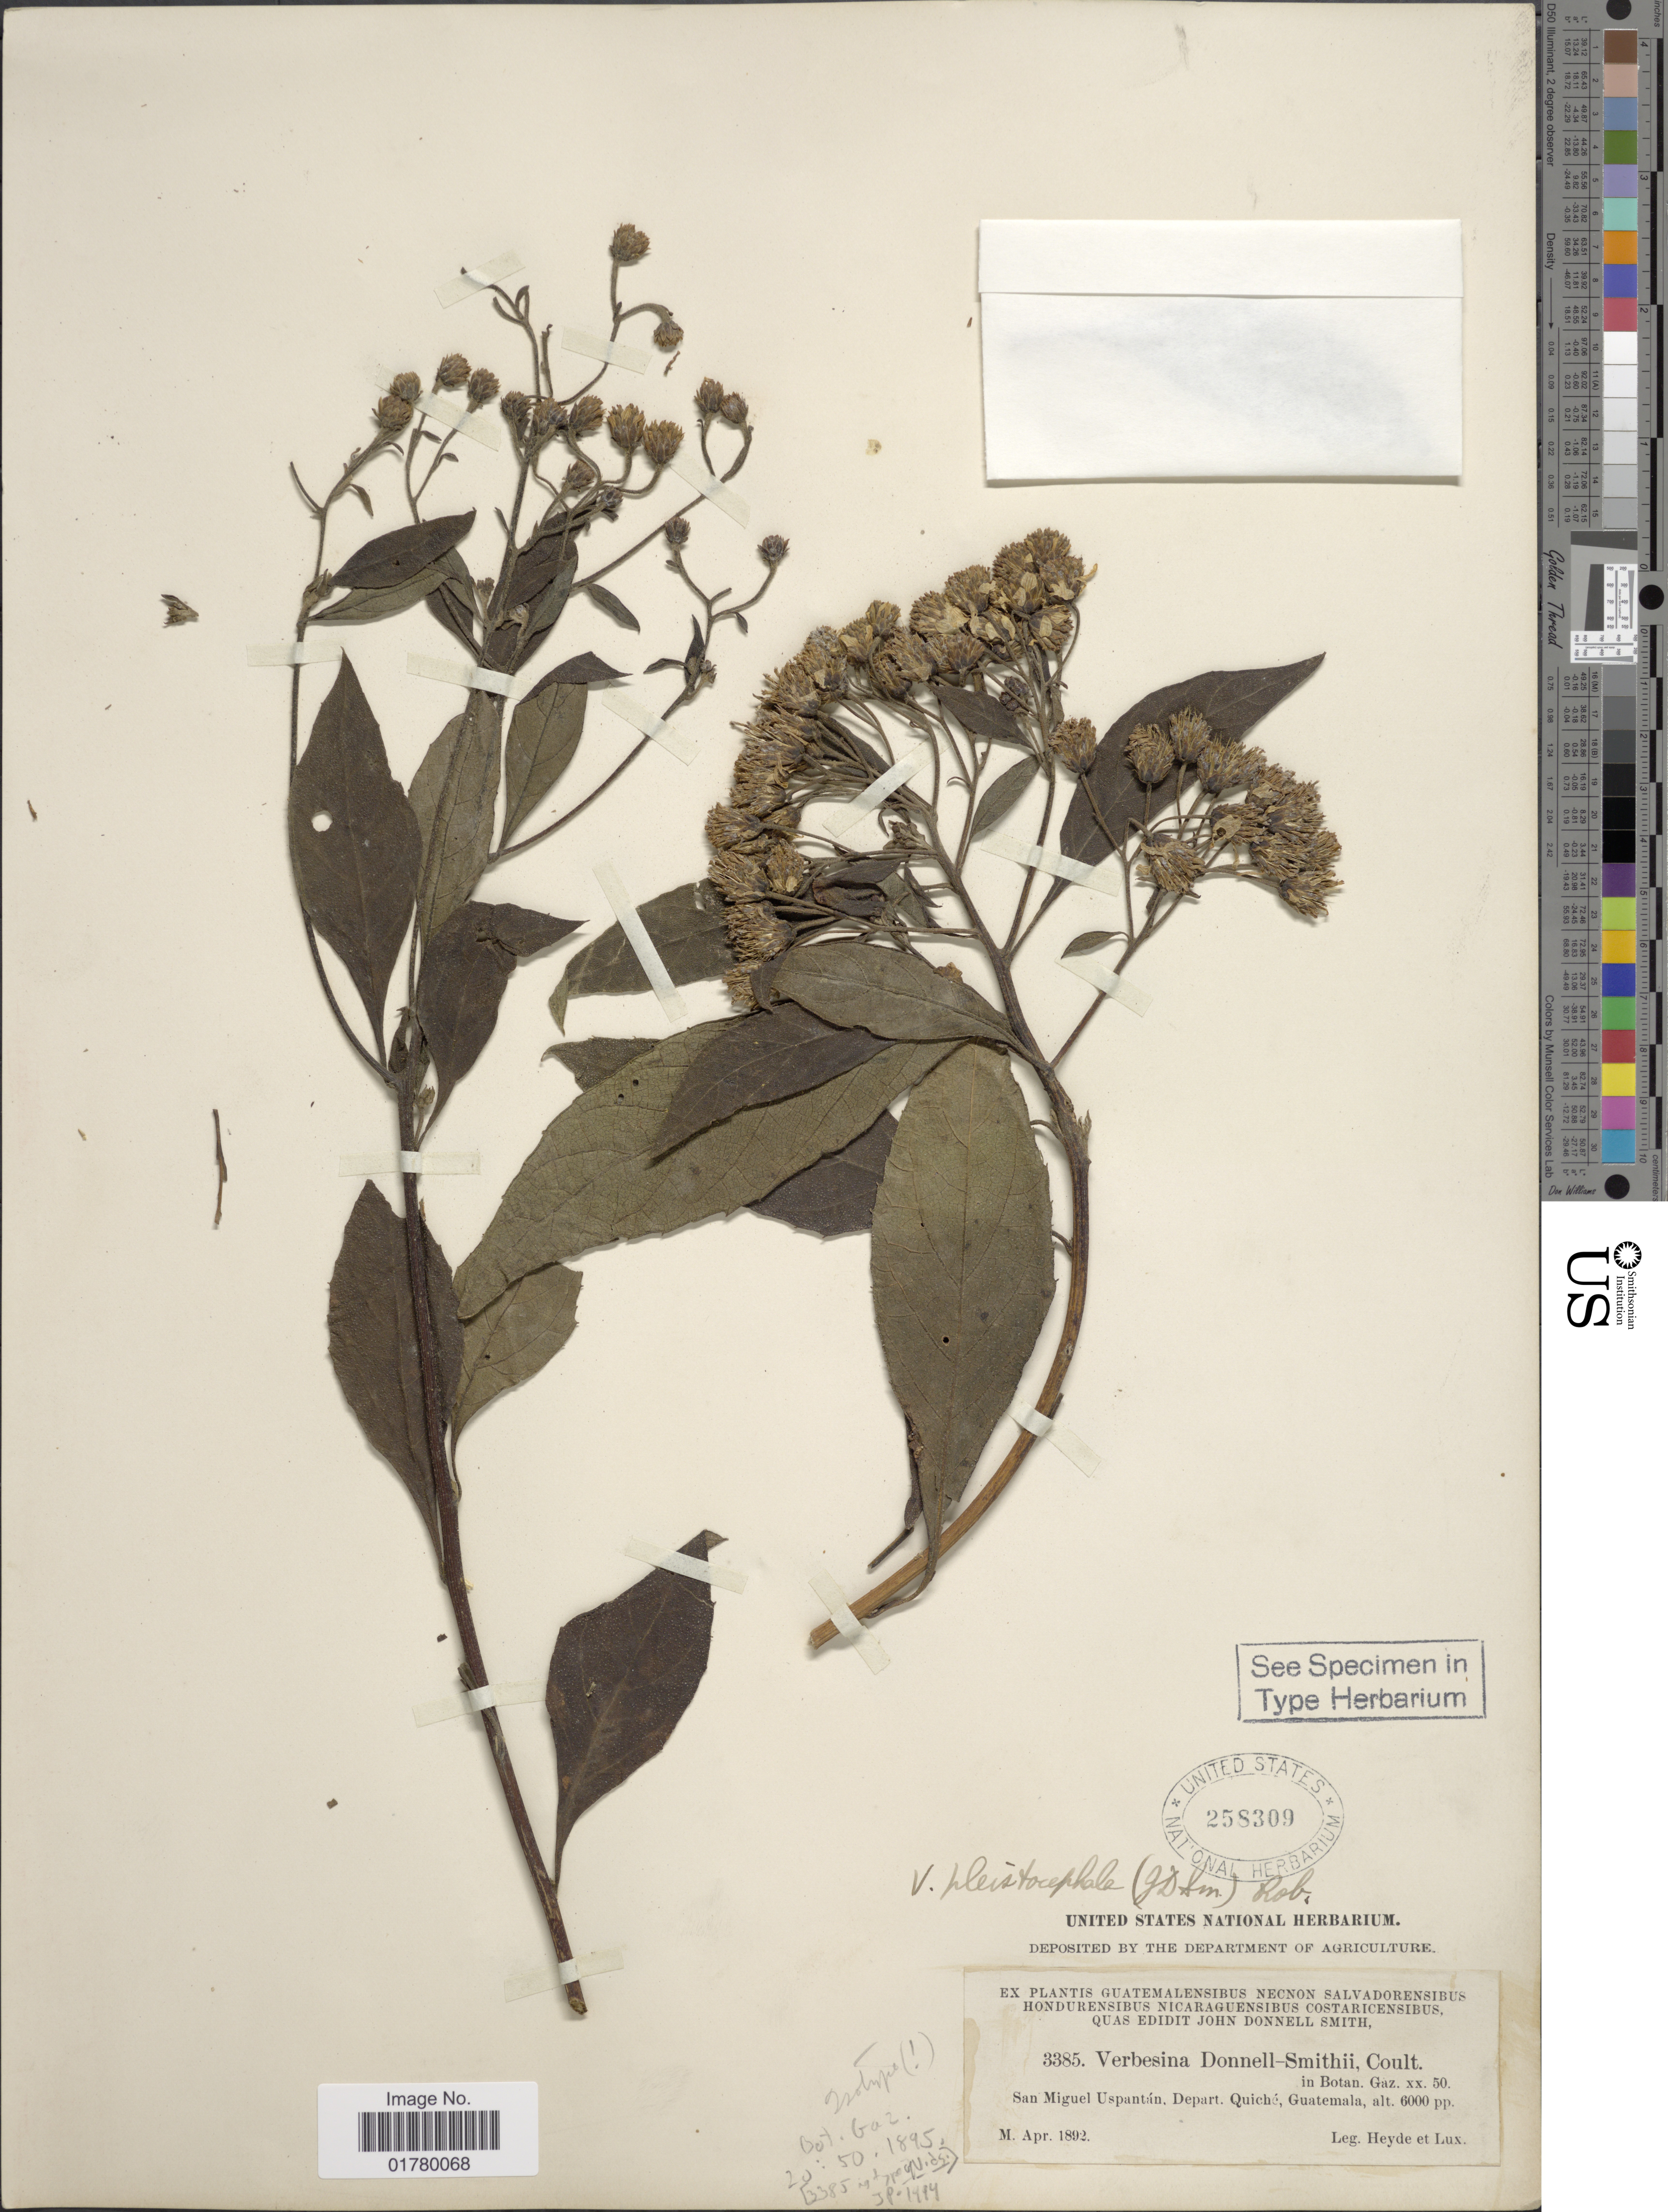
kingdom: Plantae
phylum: Tracheophyta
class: Magnoliopsida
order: Asterales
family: Asteraceae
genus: Verbesina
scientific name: Verbesina pleistocephala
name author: (Donn. Sm.) B.L. Rob.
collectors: Heyde & Lux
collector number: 3385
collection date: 1892-04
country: Guatemala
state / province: El Quiché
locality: San Miguel Uspantán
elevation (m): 1829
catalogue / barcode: US 258309